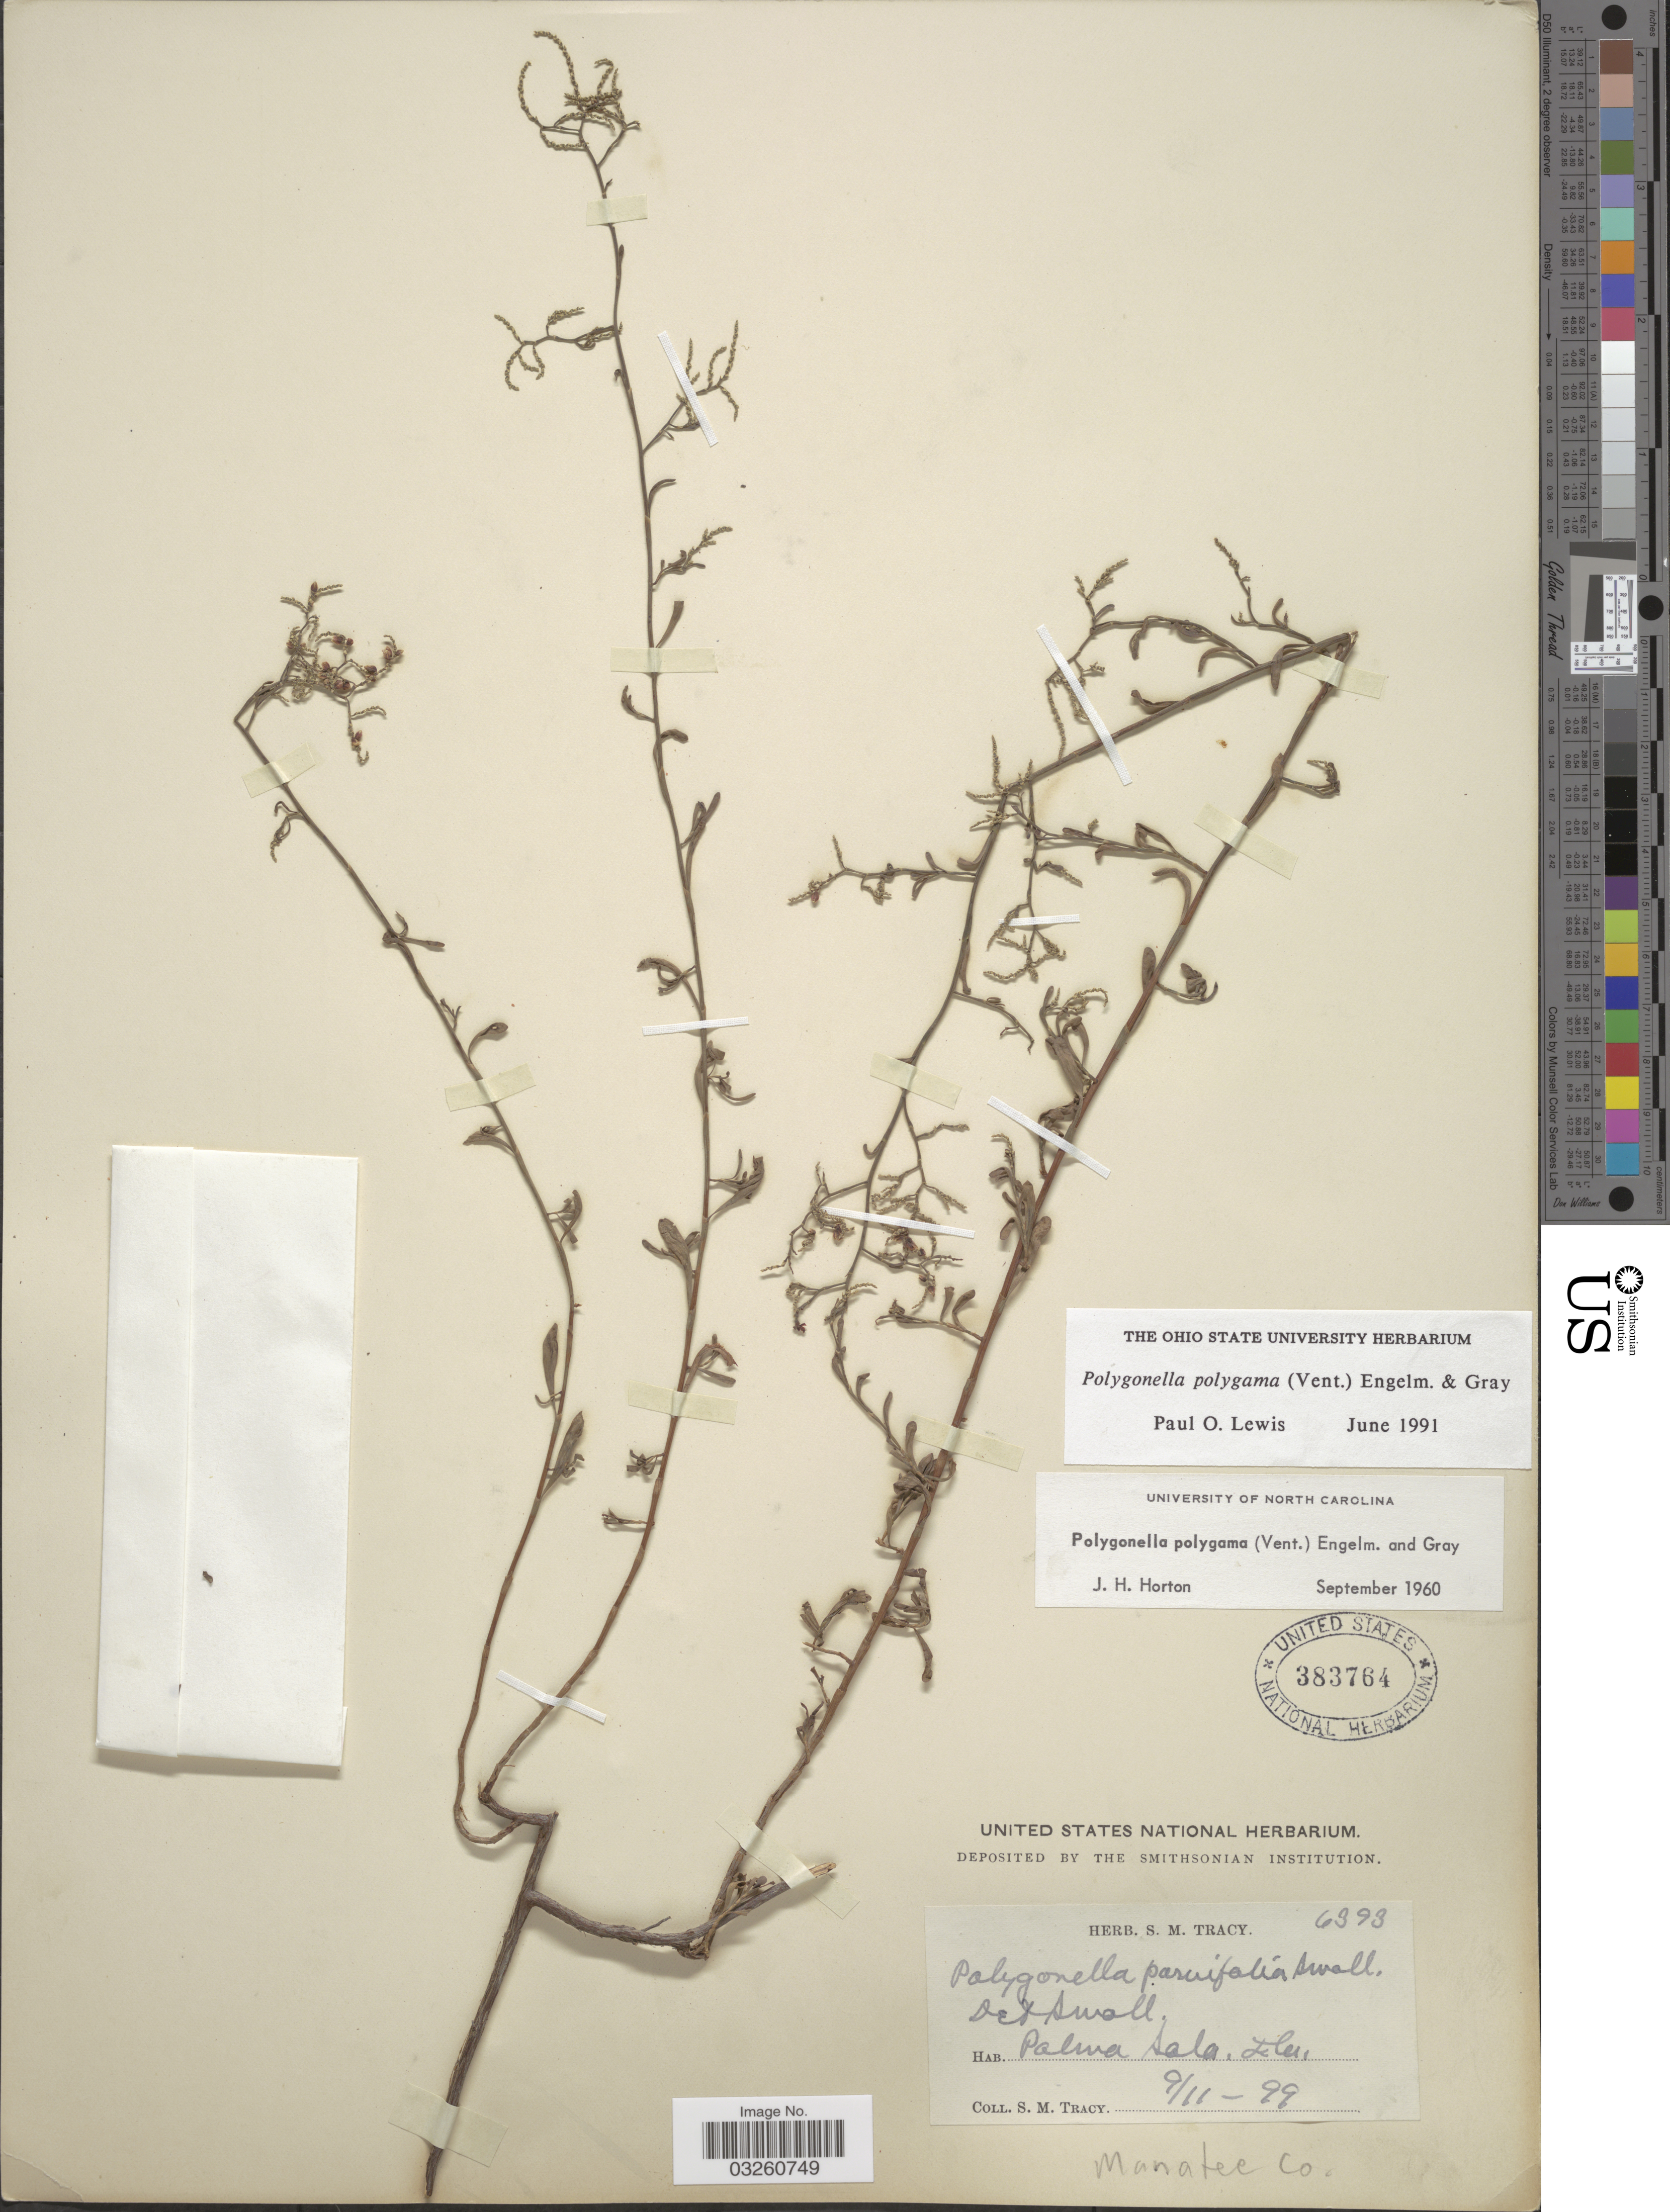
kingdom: Plantae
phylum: Tracheophyta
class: Magnoliopsida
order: Caryophyllales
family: Polygonaceae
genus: Polygonella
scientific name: Polygonella polygama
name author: (Vent.) Engelm. & A. Gray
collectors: S. M. Tracy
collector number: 6393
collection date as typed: Transcribed d/m/y: 11/9/99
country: United States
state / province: Florida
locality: Palma Sola.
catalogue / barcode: US 383764